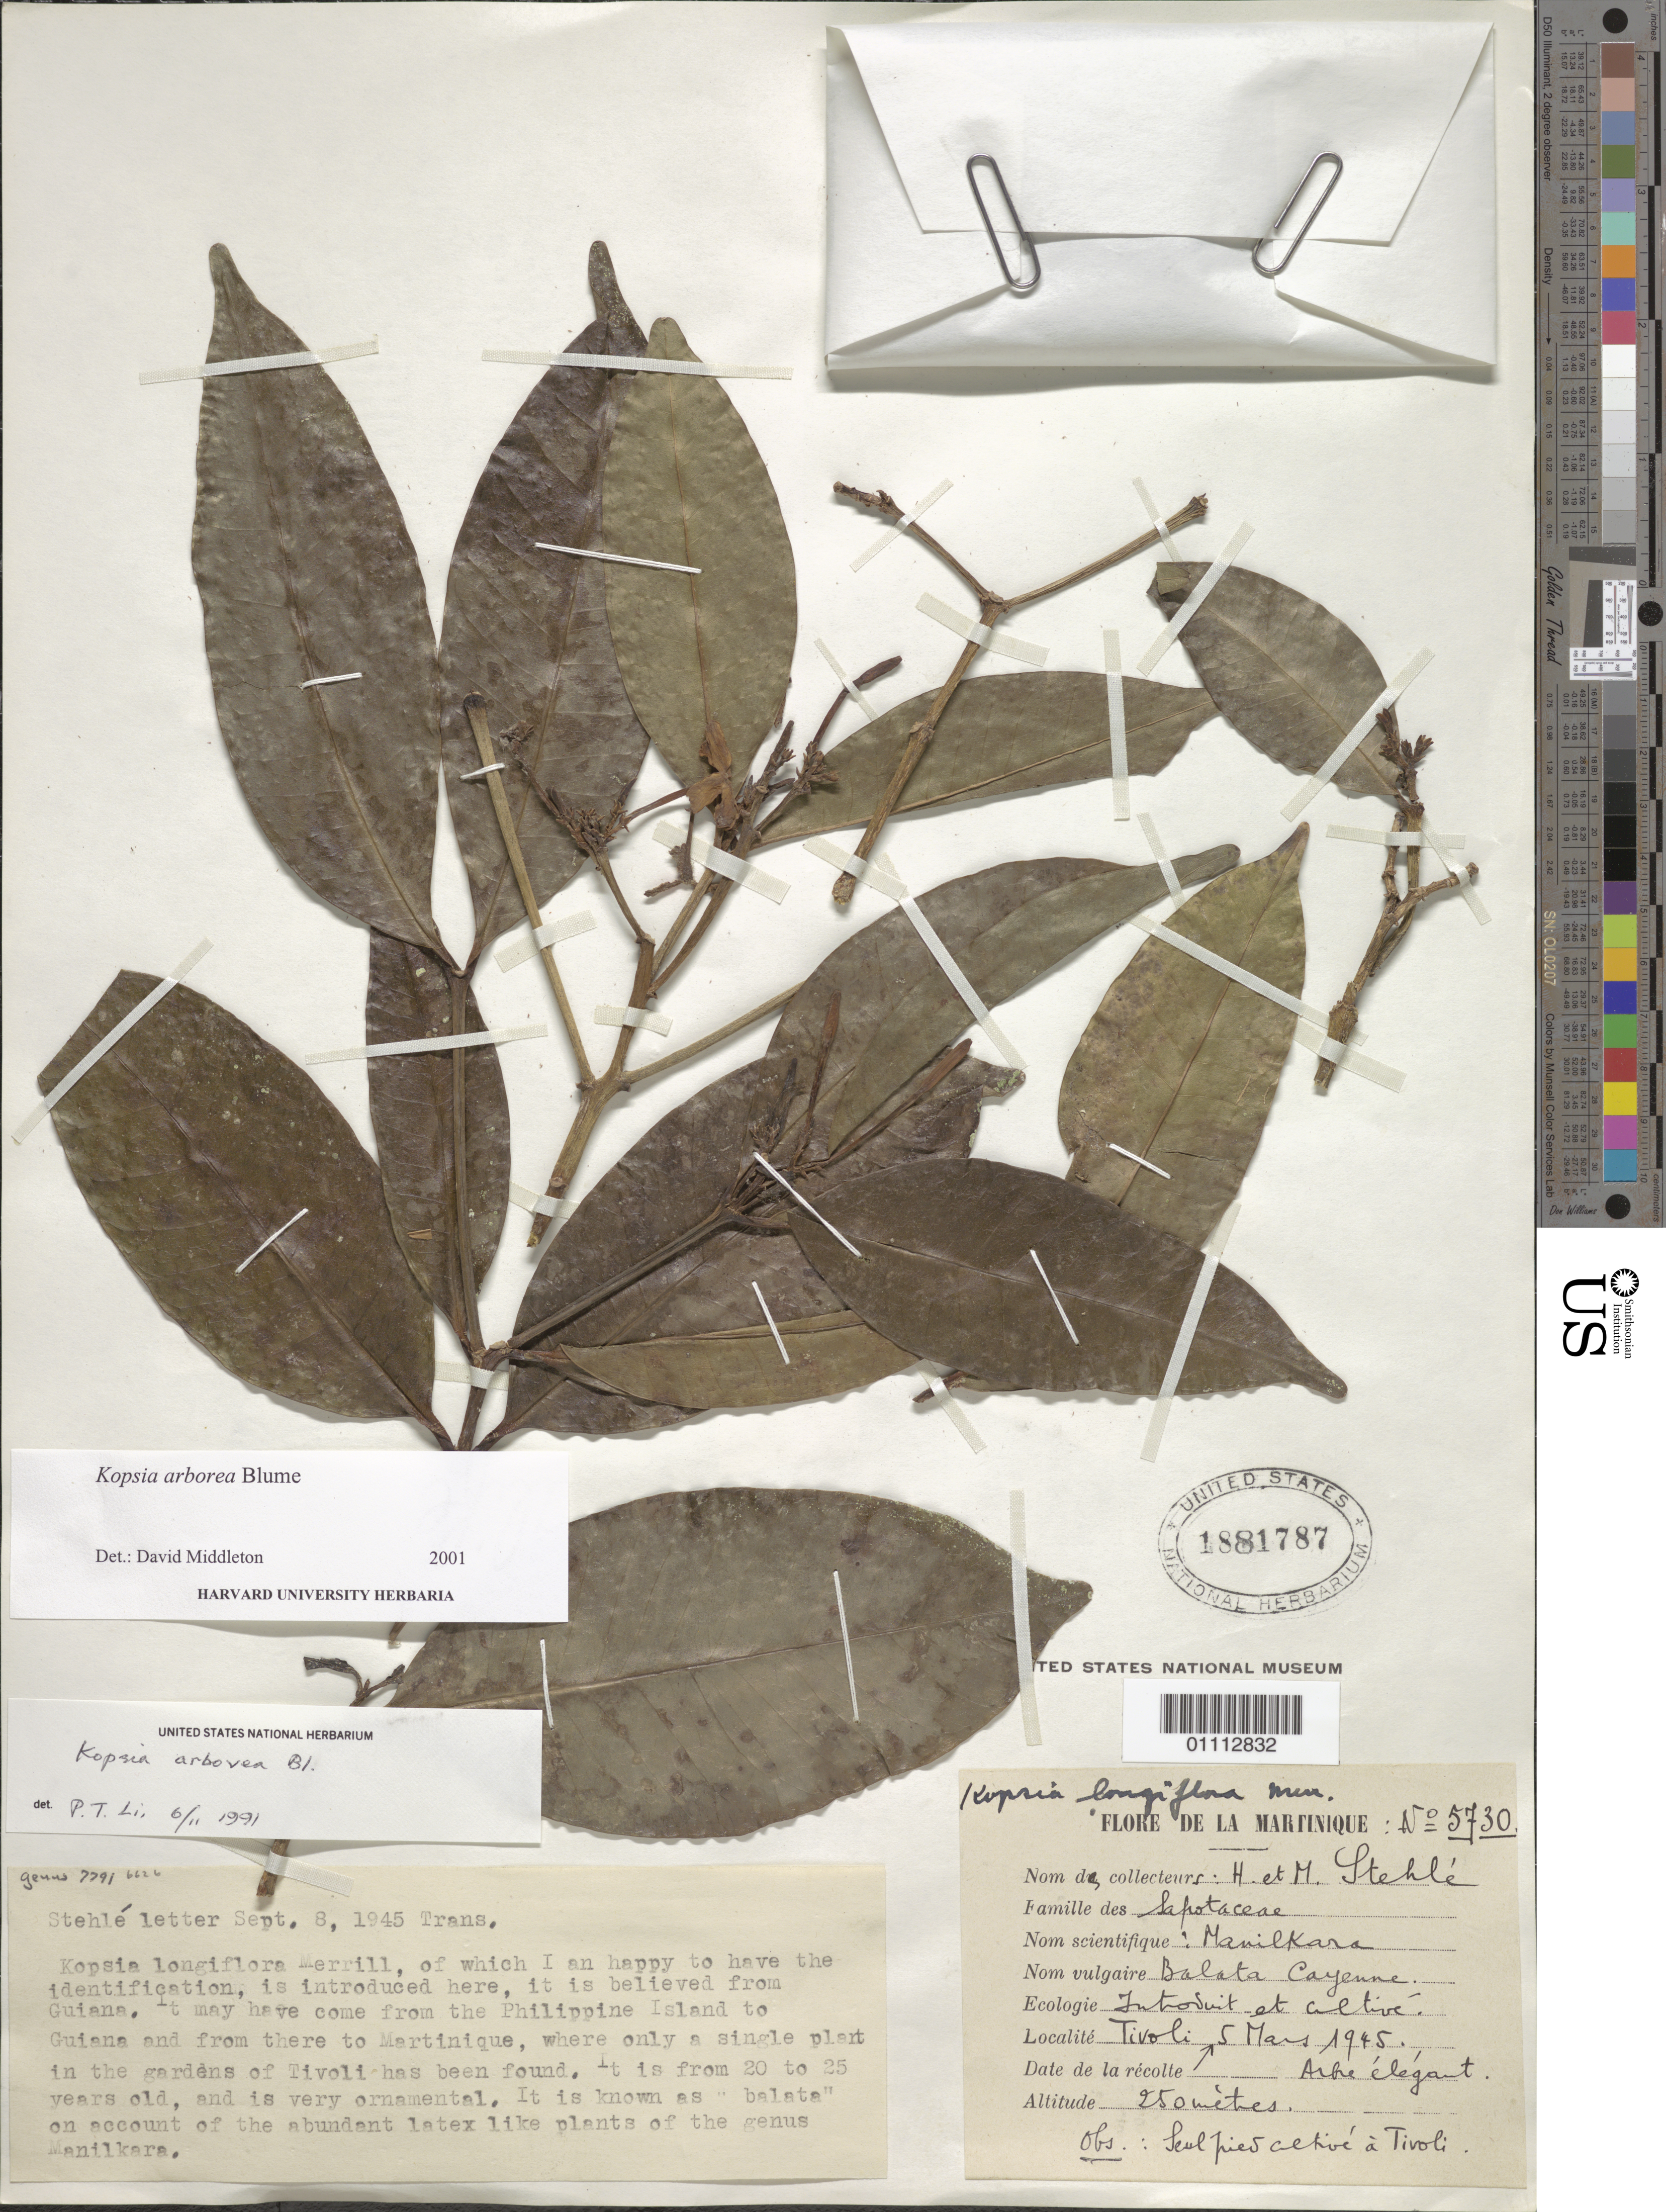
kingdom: Plantae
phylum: Tracheophyta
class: Magnoliopsida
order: Gentianales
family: Apocynaceae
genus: Kopsia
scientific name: Kopsia arborea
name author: Blume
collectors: H. Stehlé & M. Stehlé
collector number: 5730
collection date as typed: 05 Mar 1945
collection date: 1945-03-05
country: Martinique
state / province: Fort-de-France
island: Martinique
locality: Balata Cayenne. Tivoli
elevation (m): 250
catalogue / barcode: US 1881787